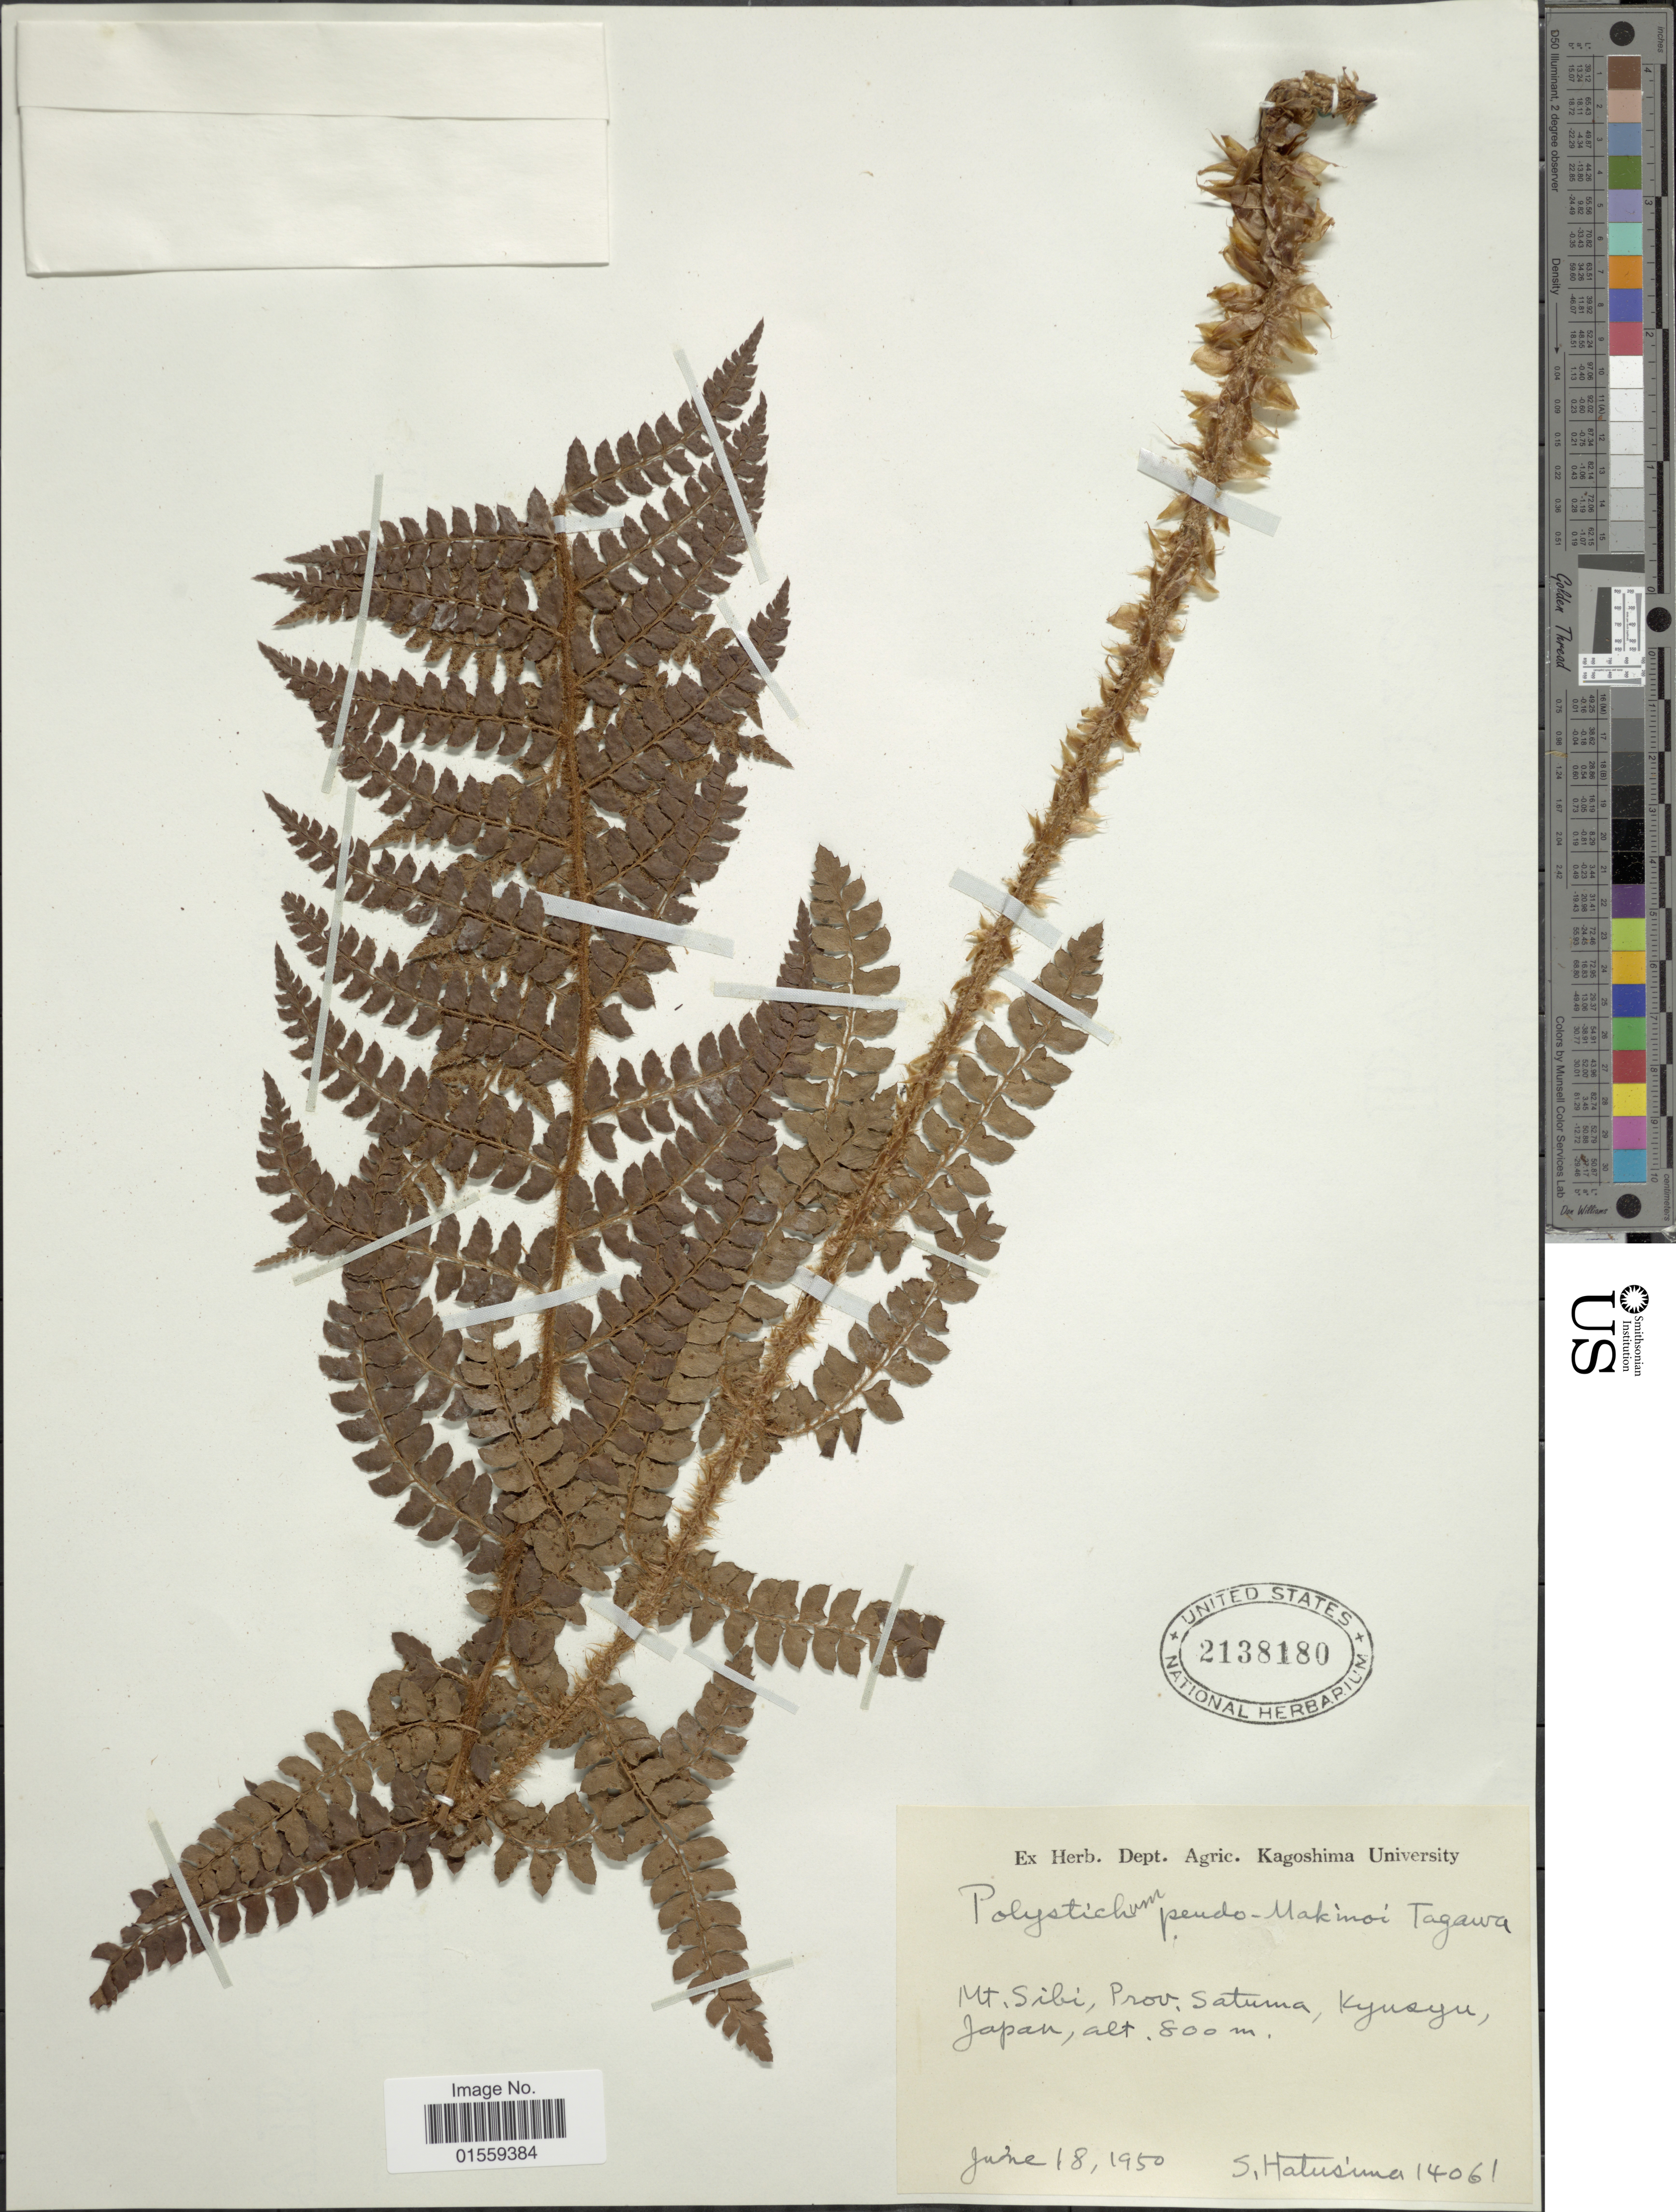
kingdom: Plantae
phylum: Tracheophyta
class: Polypodiopsida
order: Polypodiales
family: Dryopteridaceae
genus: Polystichum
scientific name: Polystichum pseudomakinoi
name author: Tagawa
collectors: S. Hatushima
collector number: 14061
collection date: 1950-06-18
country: Japan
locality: Mt. Sibi, Preov. satuma, Kyuzyu, Japan.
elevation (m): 800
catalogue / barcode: US 2138180